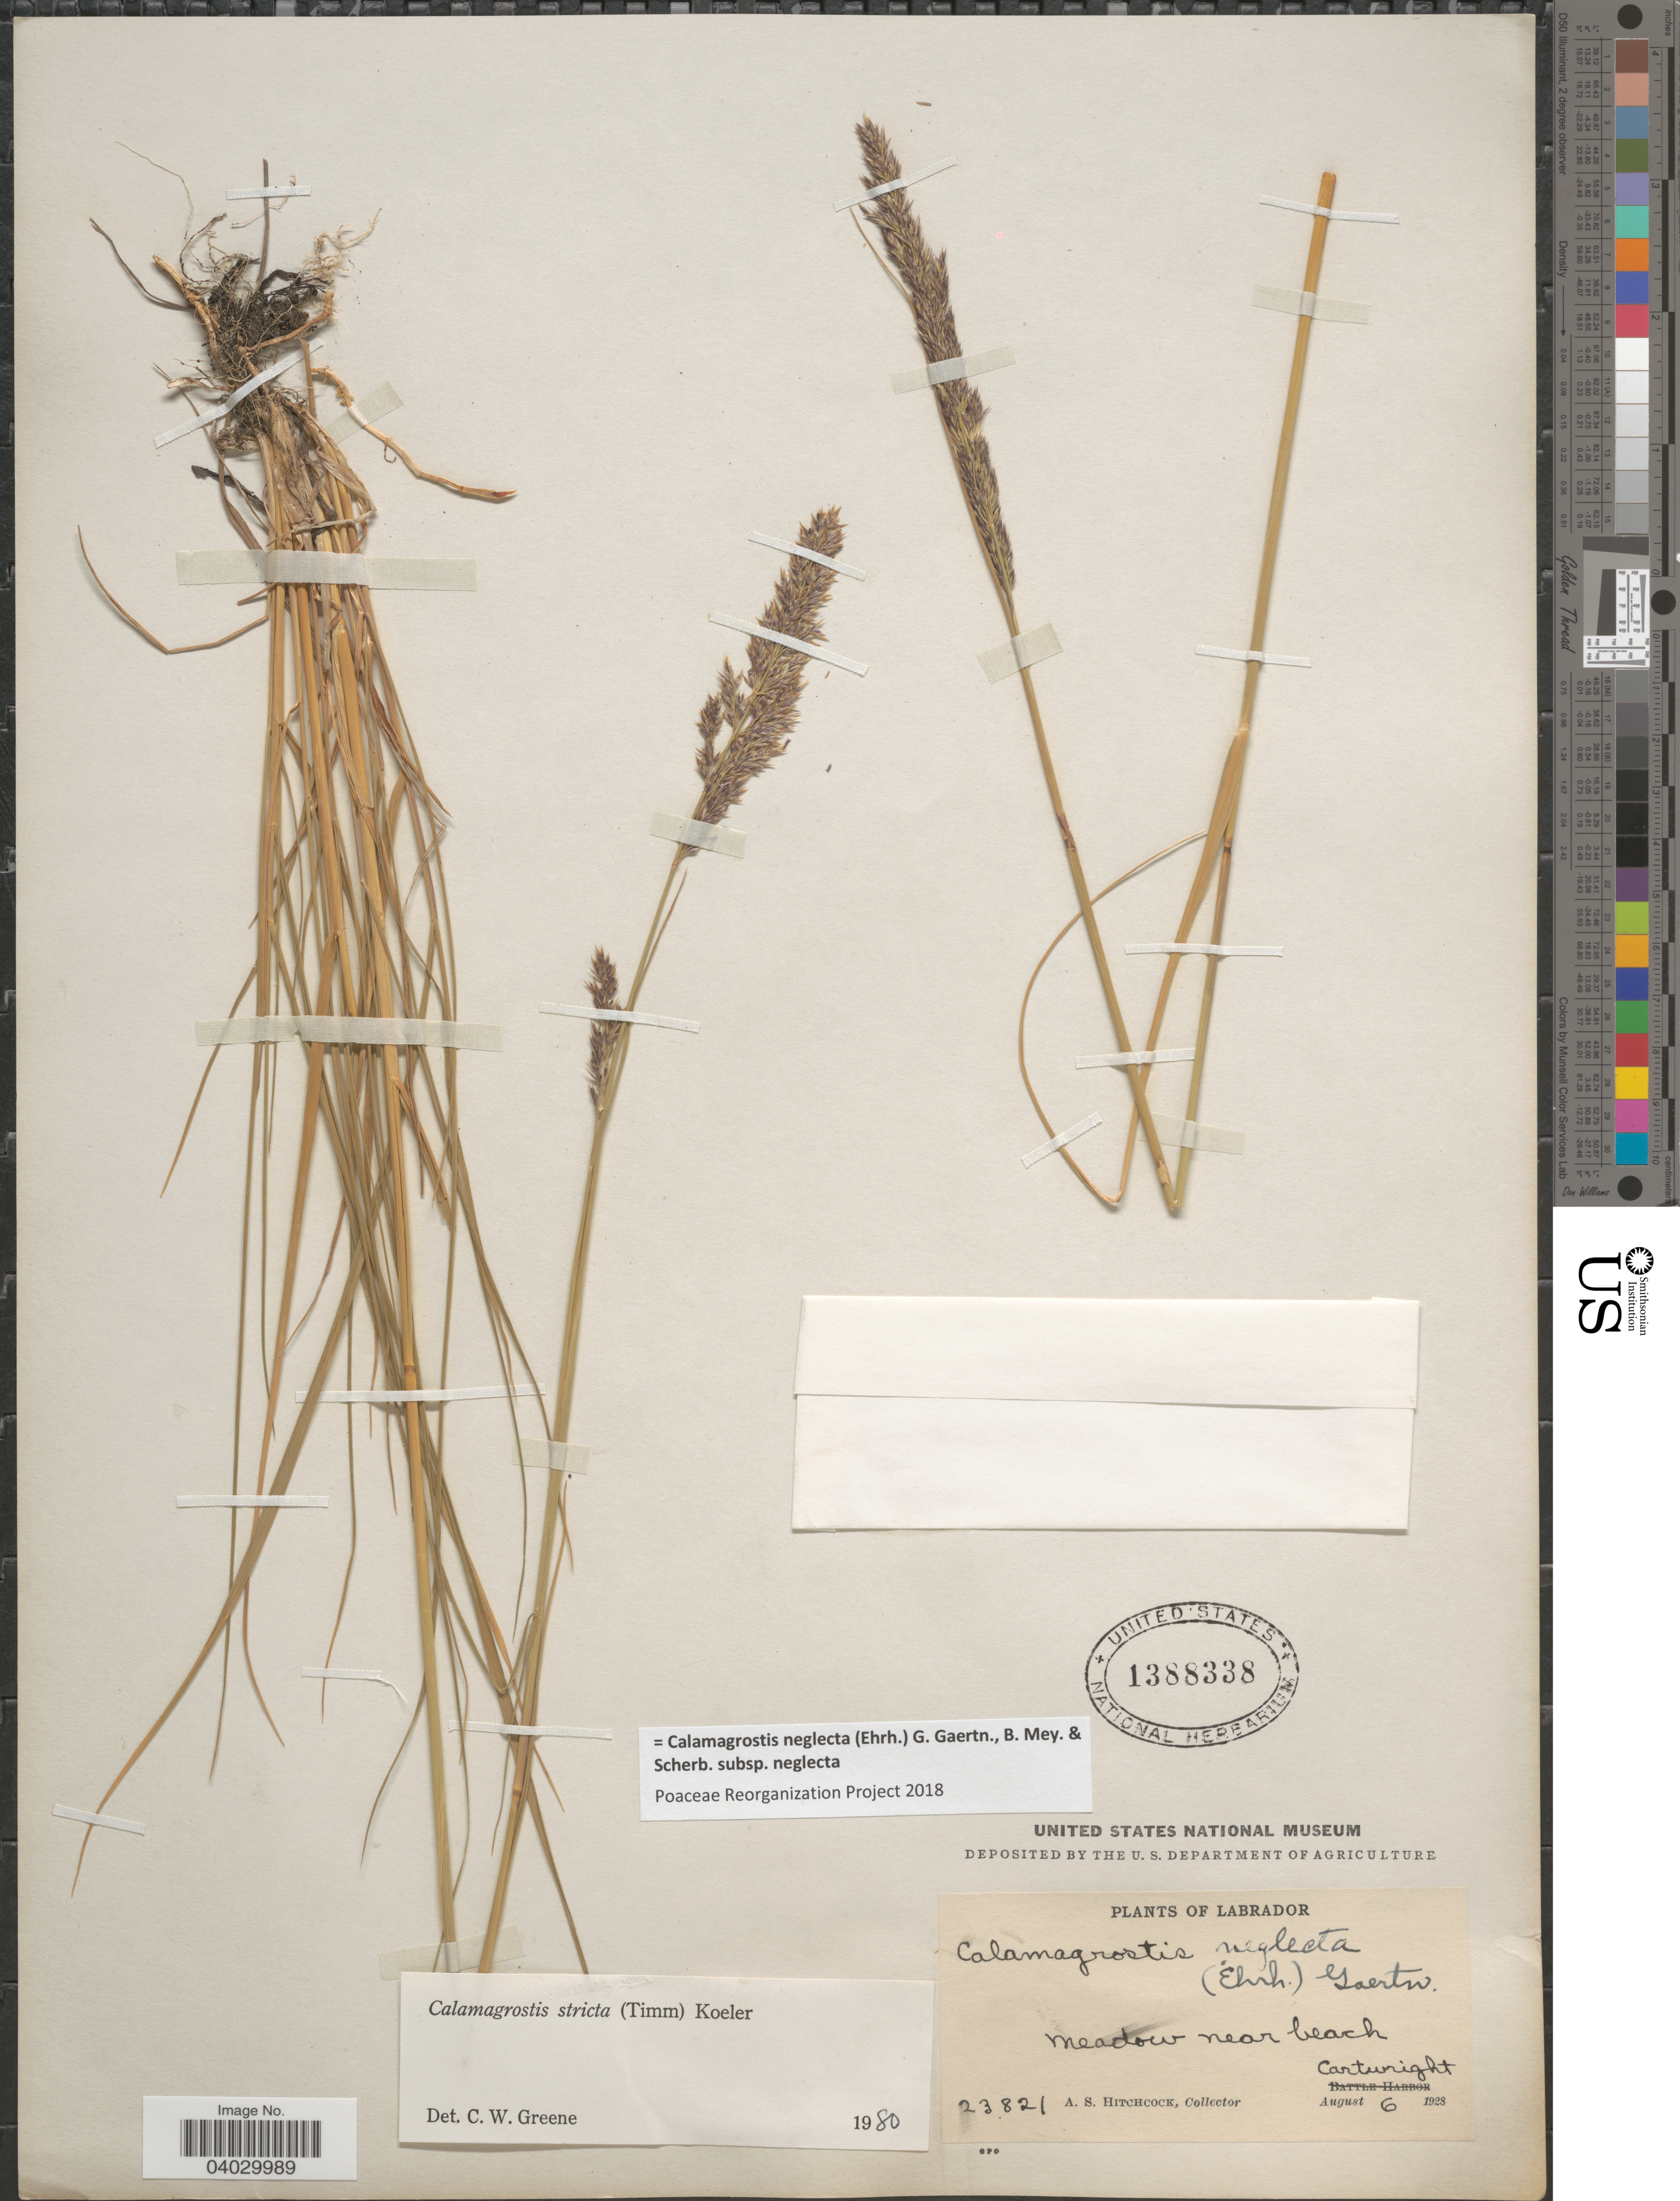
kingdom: Plantae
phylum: Tracheophyta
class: Liliopsida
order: Poales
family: Poaceae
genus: Calamagrostis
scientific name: Calamagrostis neglecta subsp. neglecta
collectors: A. S. Hitchcock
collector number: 23821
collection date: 1928-08-06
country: Canada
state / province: Newfoundland and Labrador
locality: Labrador. Meadow near beach. Cartwright.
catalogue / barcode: US 1388338